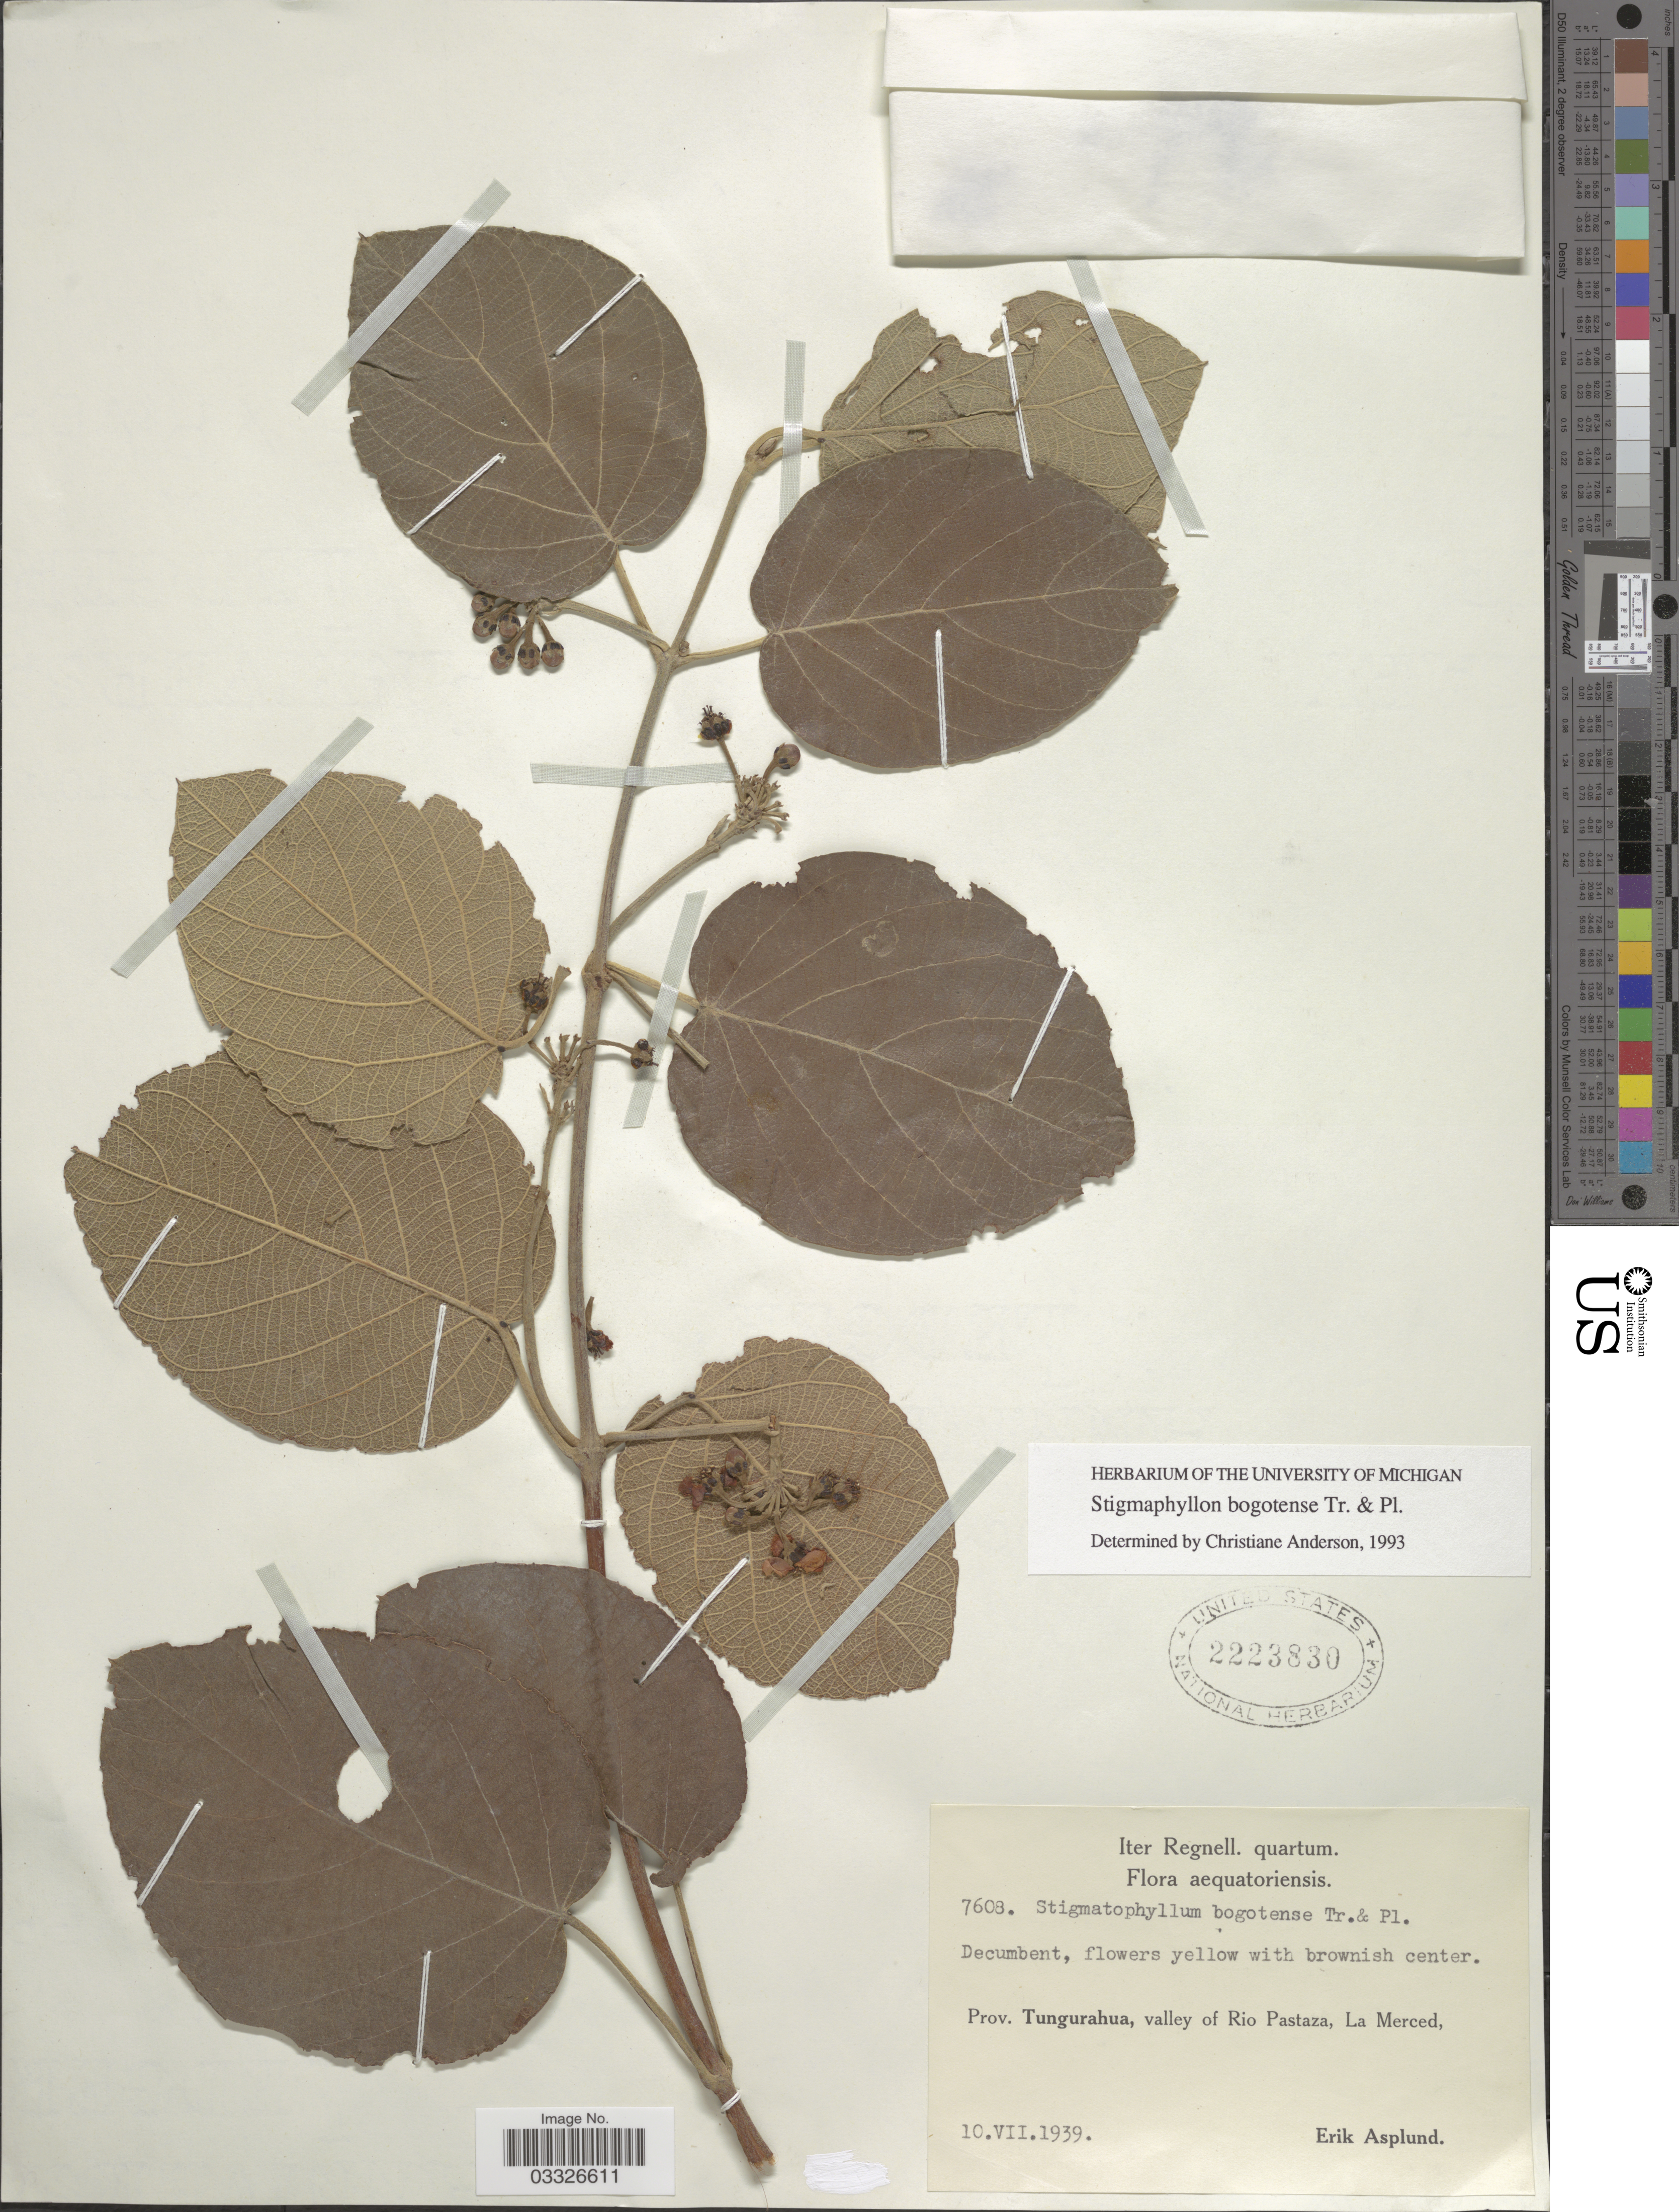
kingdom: Plantae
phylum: Tracheophyta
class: Magnoliopsida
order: Malpighiales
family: Malpighiaceae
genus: Stigmaphyllon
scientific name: Stigmaphyllon bogotense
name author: Triana & Planch.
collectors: E. Asplund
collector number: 7608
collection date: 1939-07-10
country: Ecuador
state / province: Tungurahua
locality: Valley of Rio Pastaza, La Merced.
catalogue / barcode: US 2223830